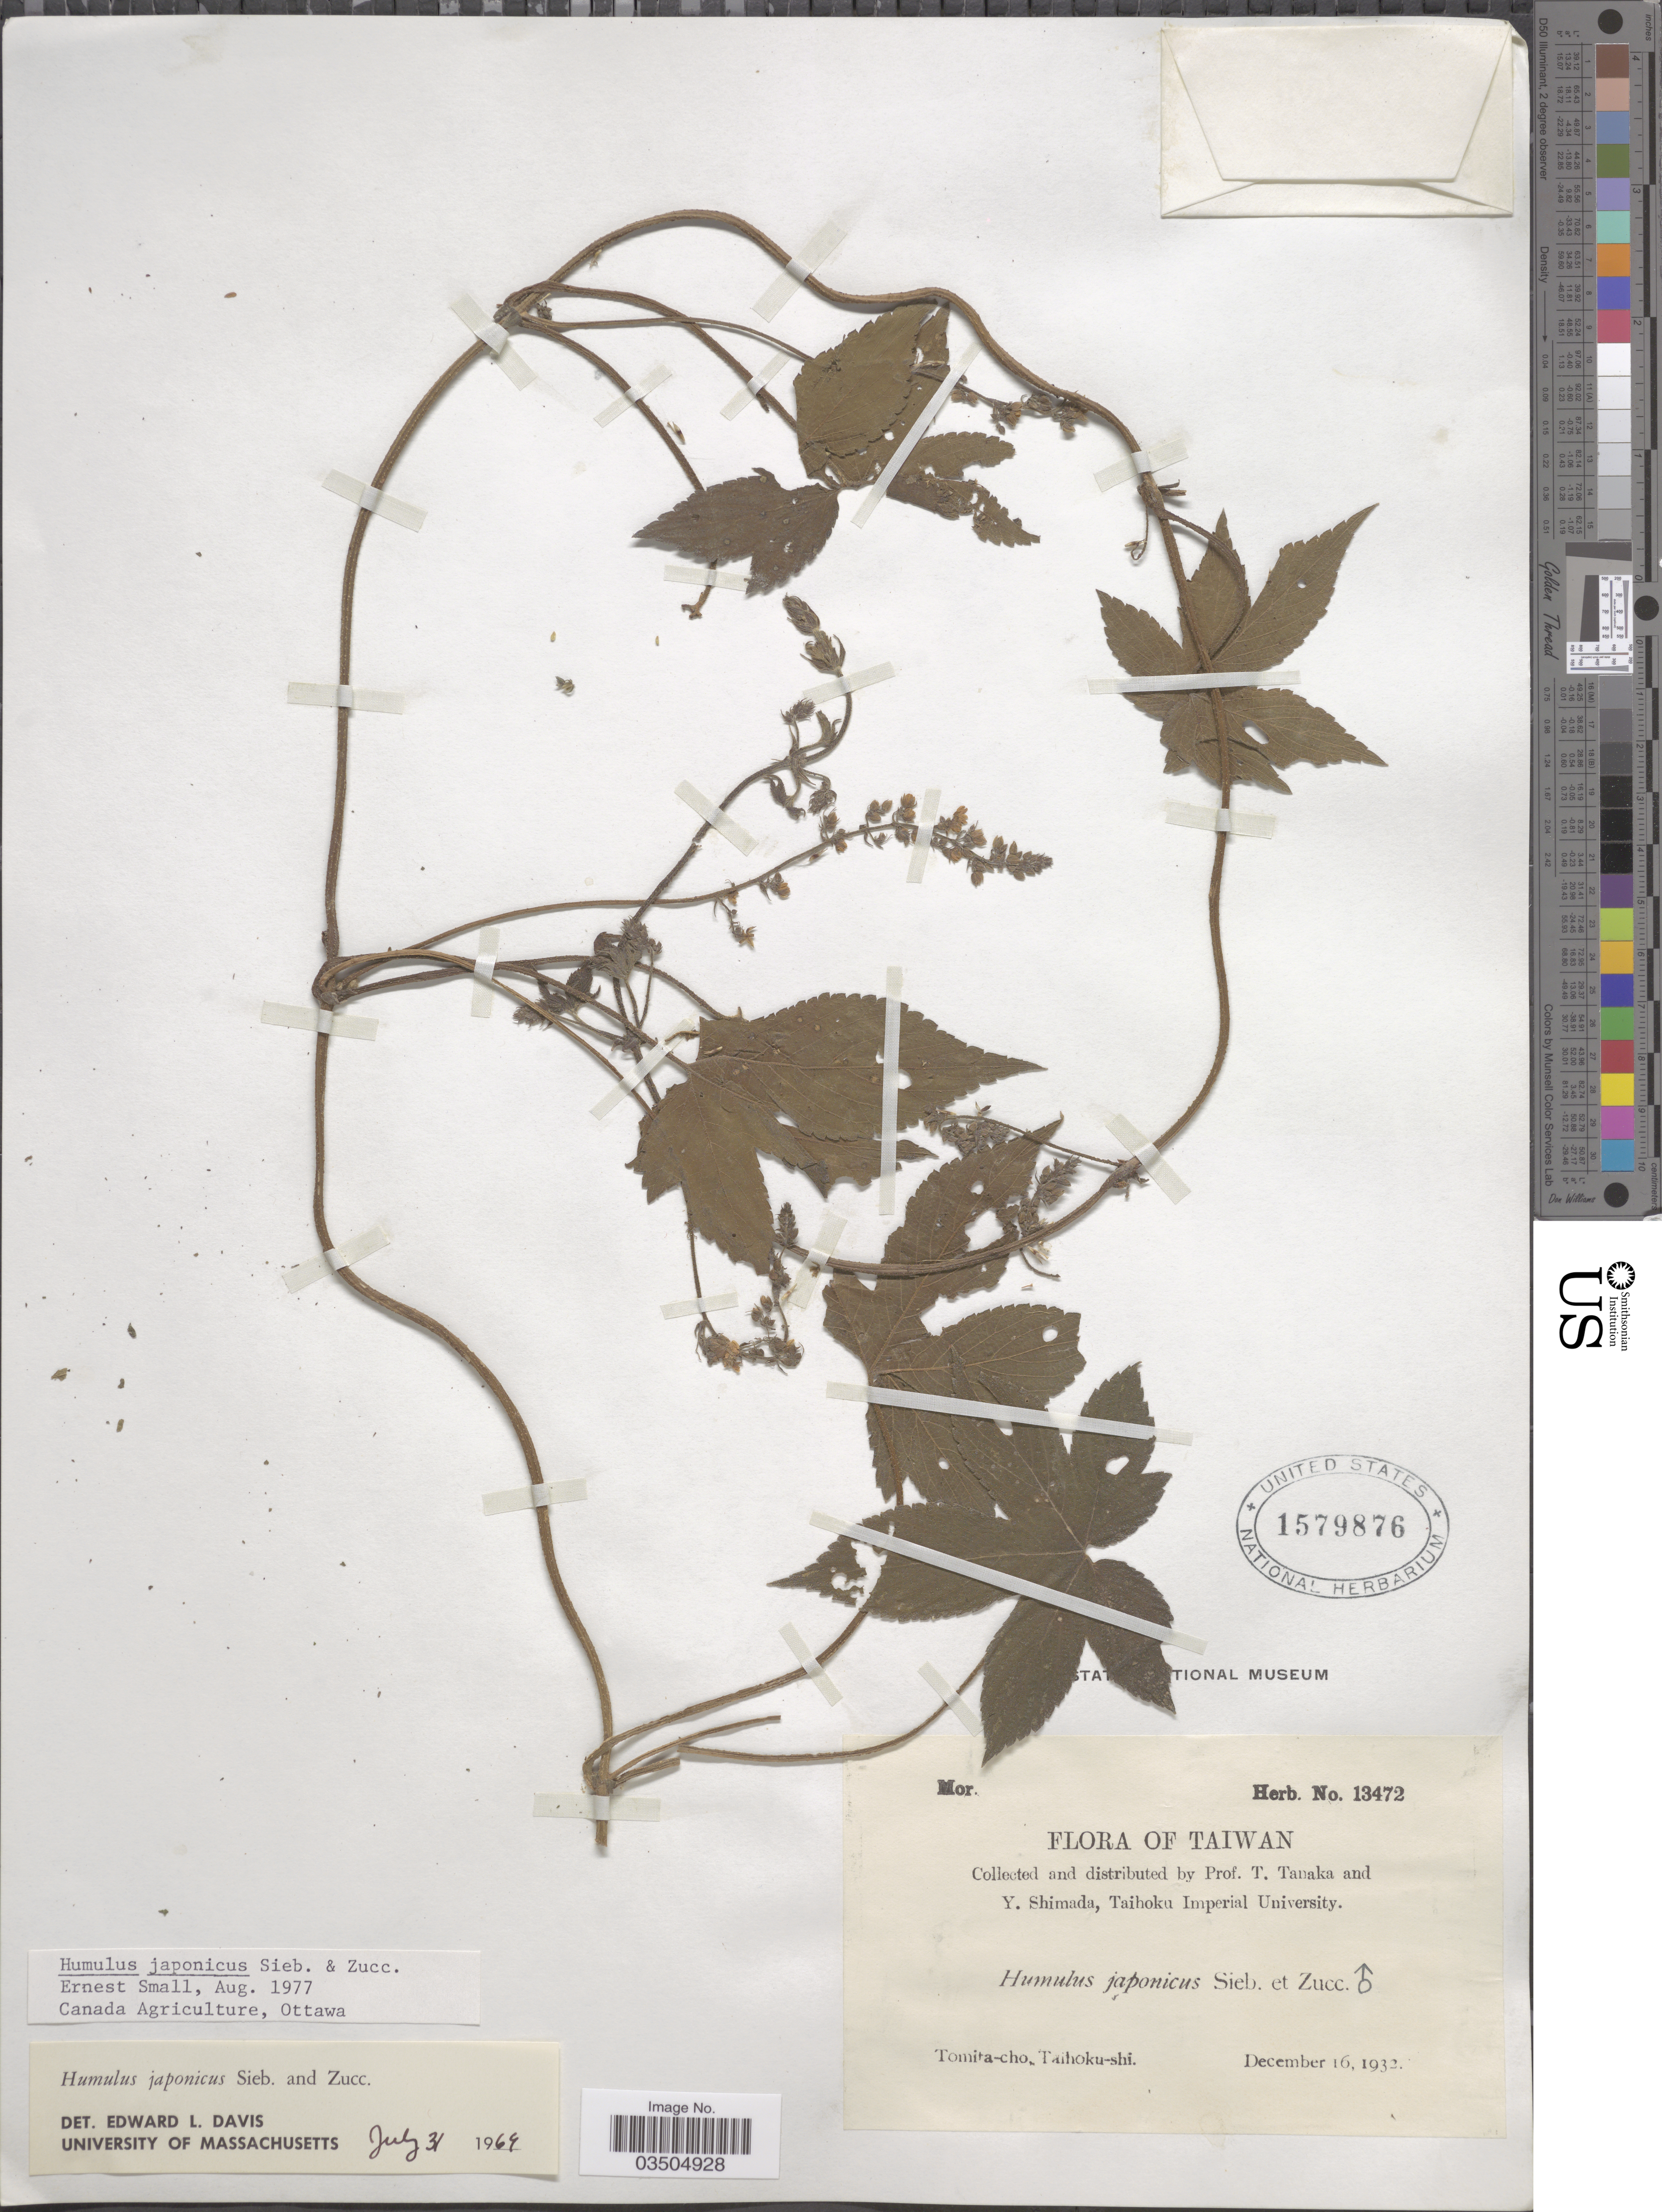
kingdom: Plantae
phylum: Tracheophyta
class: Magnoliopsida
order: Rosales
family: Cannabaceae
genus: Humulus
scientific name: Humulus japonicus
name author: Siebold & Zucc.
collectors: T. Tanaka & Y. Shimada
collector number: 13472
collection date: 1932-12-16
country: Taiwan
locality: Tomita-cho, Taihoku-shi.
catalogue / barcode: US 1579876